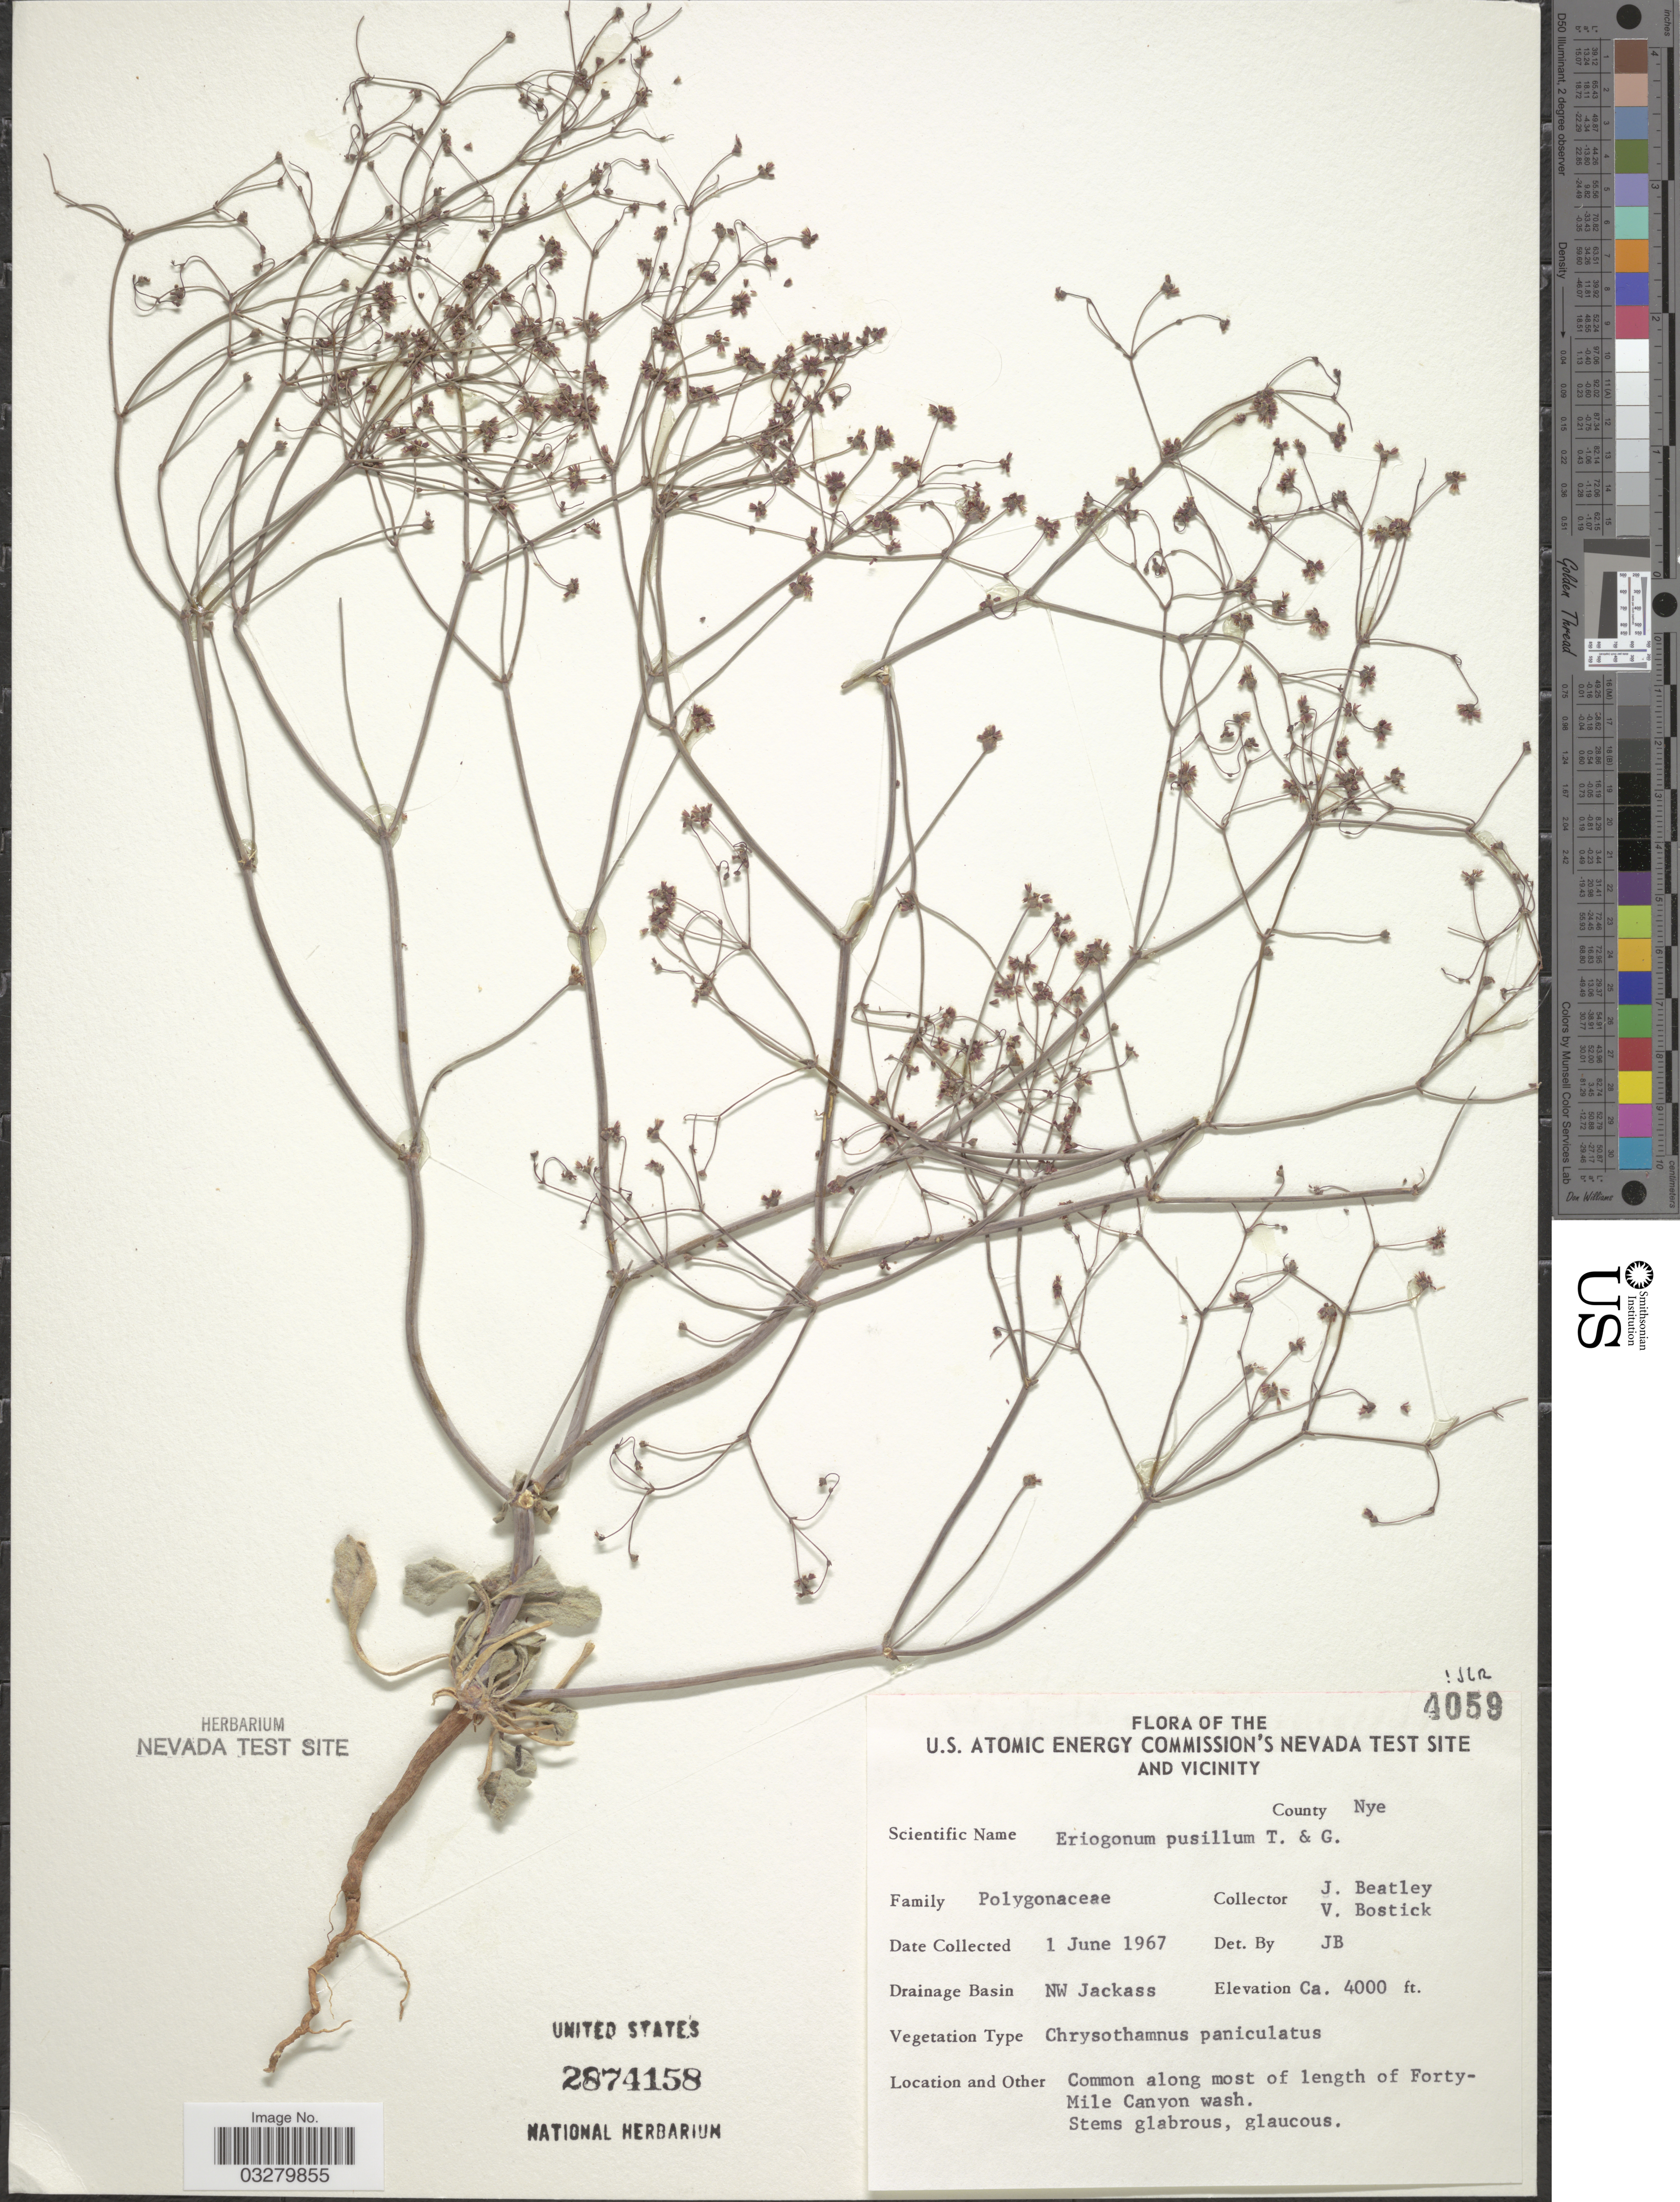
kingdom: Plantae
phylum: Tracheophyta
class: Magnoliopsida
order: Caryophyllales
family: Polygonaceae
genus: Eriogonum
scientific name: Eriogonum pusillum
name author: Torr. & A. Gray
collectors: J. C. Beatley & V. Bostick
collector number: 4059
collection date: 1967-06-01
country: United States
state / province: Nevada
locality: U.S. Atomic Energy Commission's Nevada Test Site and Vicinity. County Nye. Drainage Basin NW Jackass. Common along most of length of Forty-Mile Canyon wash.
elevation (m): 1219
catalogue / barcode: US 2874158